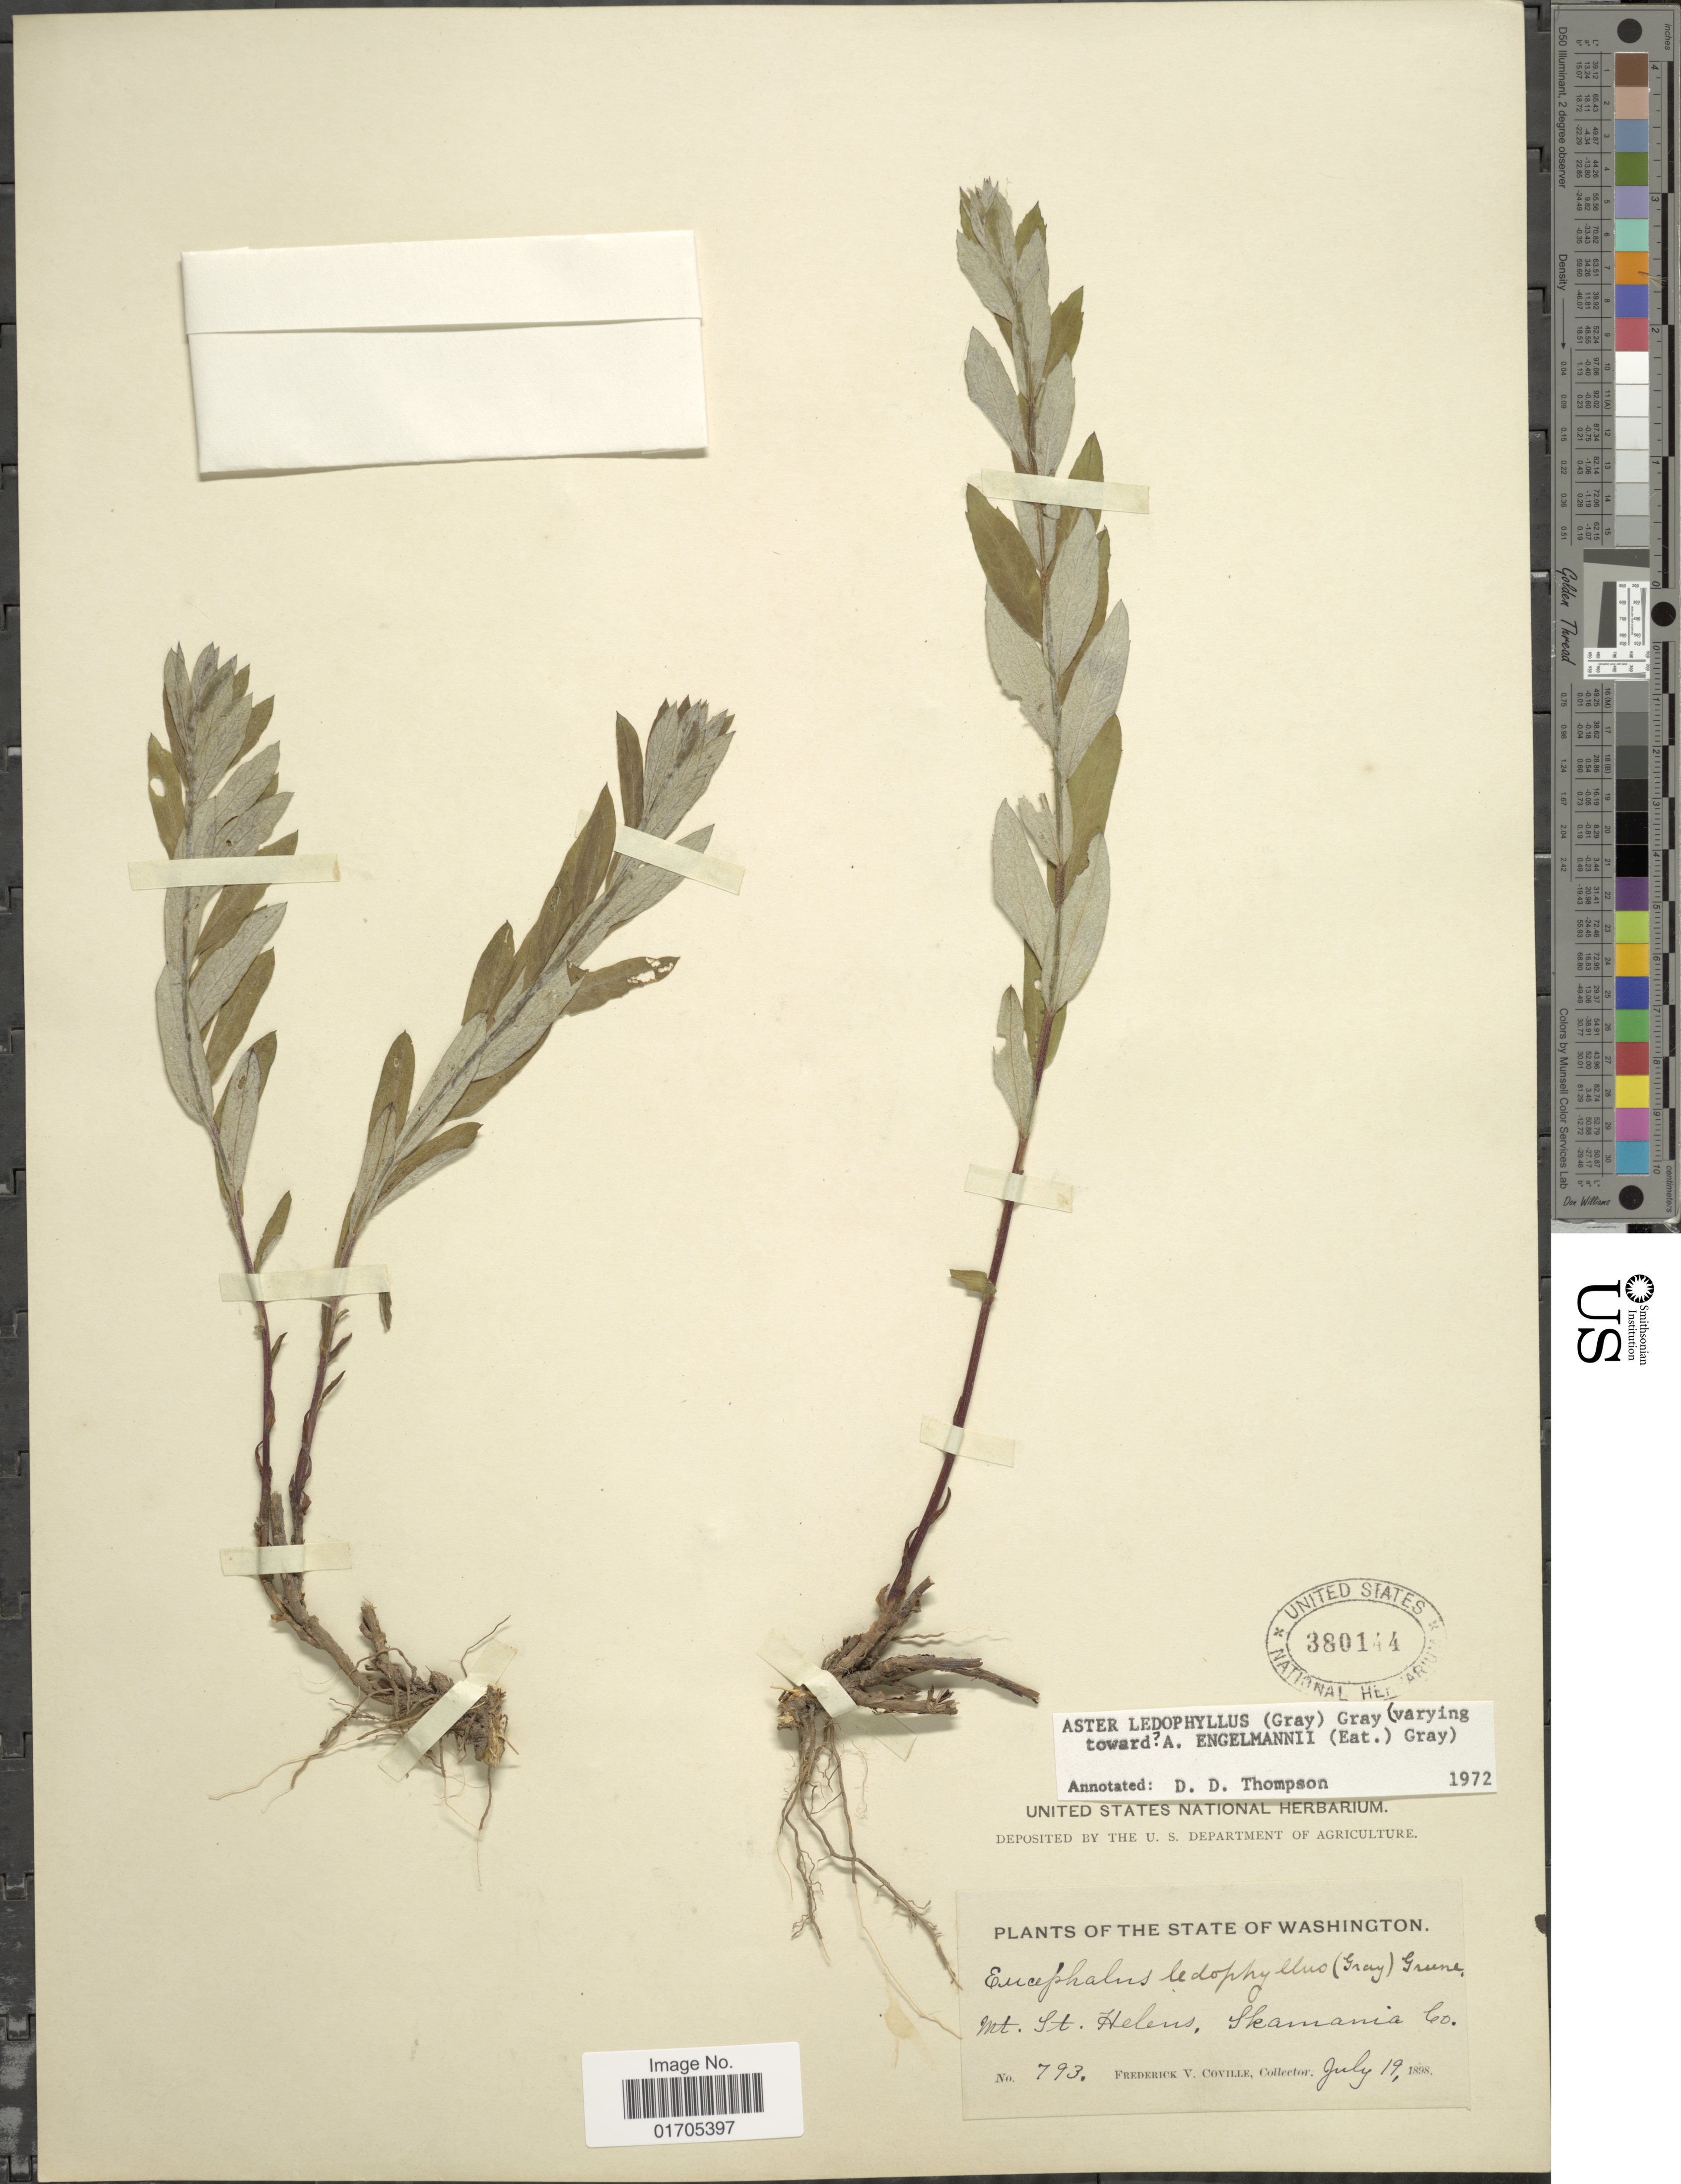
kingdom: Plantae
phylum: Tracheophyta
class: Magnoliopsida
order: Asterales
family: Asteraceae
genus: Eucephalus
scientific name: Eucephalus ledophyllus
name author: (A. Gray) Greene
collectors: F. V. Coville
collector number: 793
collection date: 1898-07-19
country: United States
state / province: Washington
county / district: Skamania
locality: State of Washignton. Mt. St. Helens, Skamania Co.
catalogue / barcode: US 380144